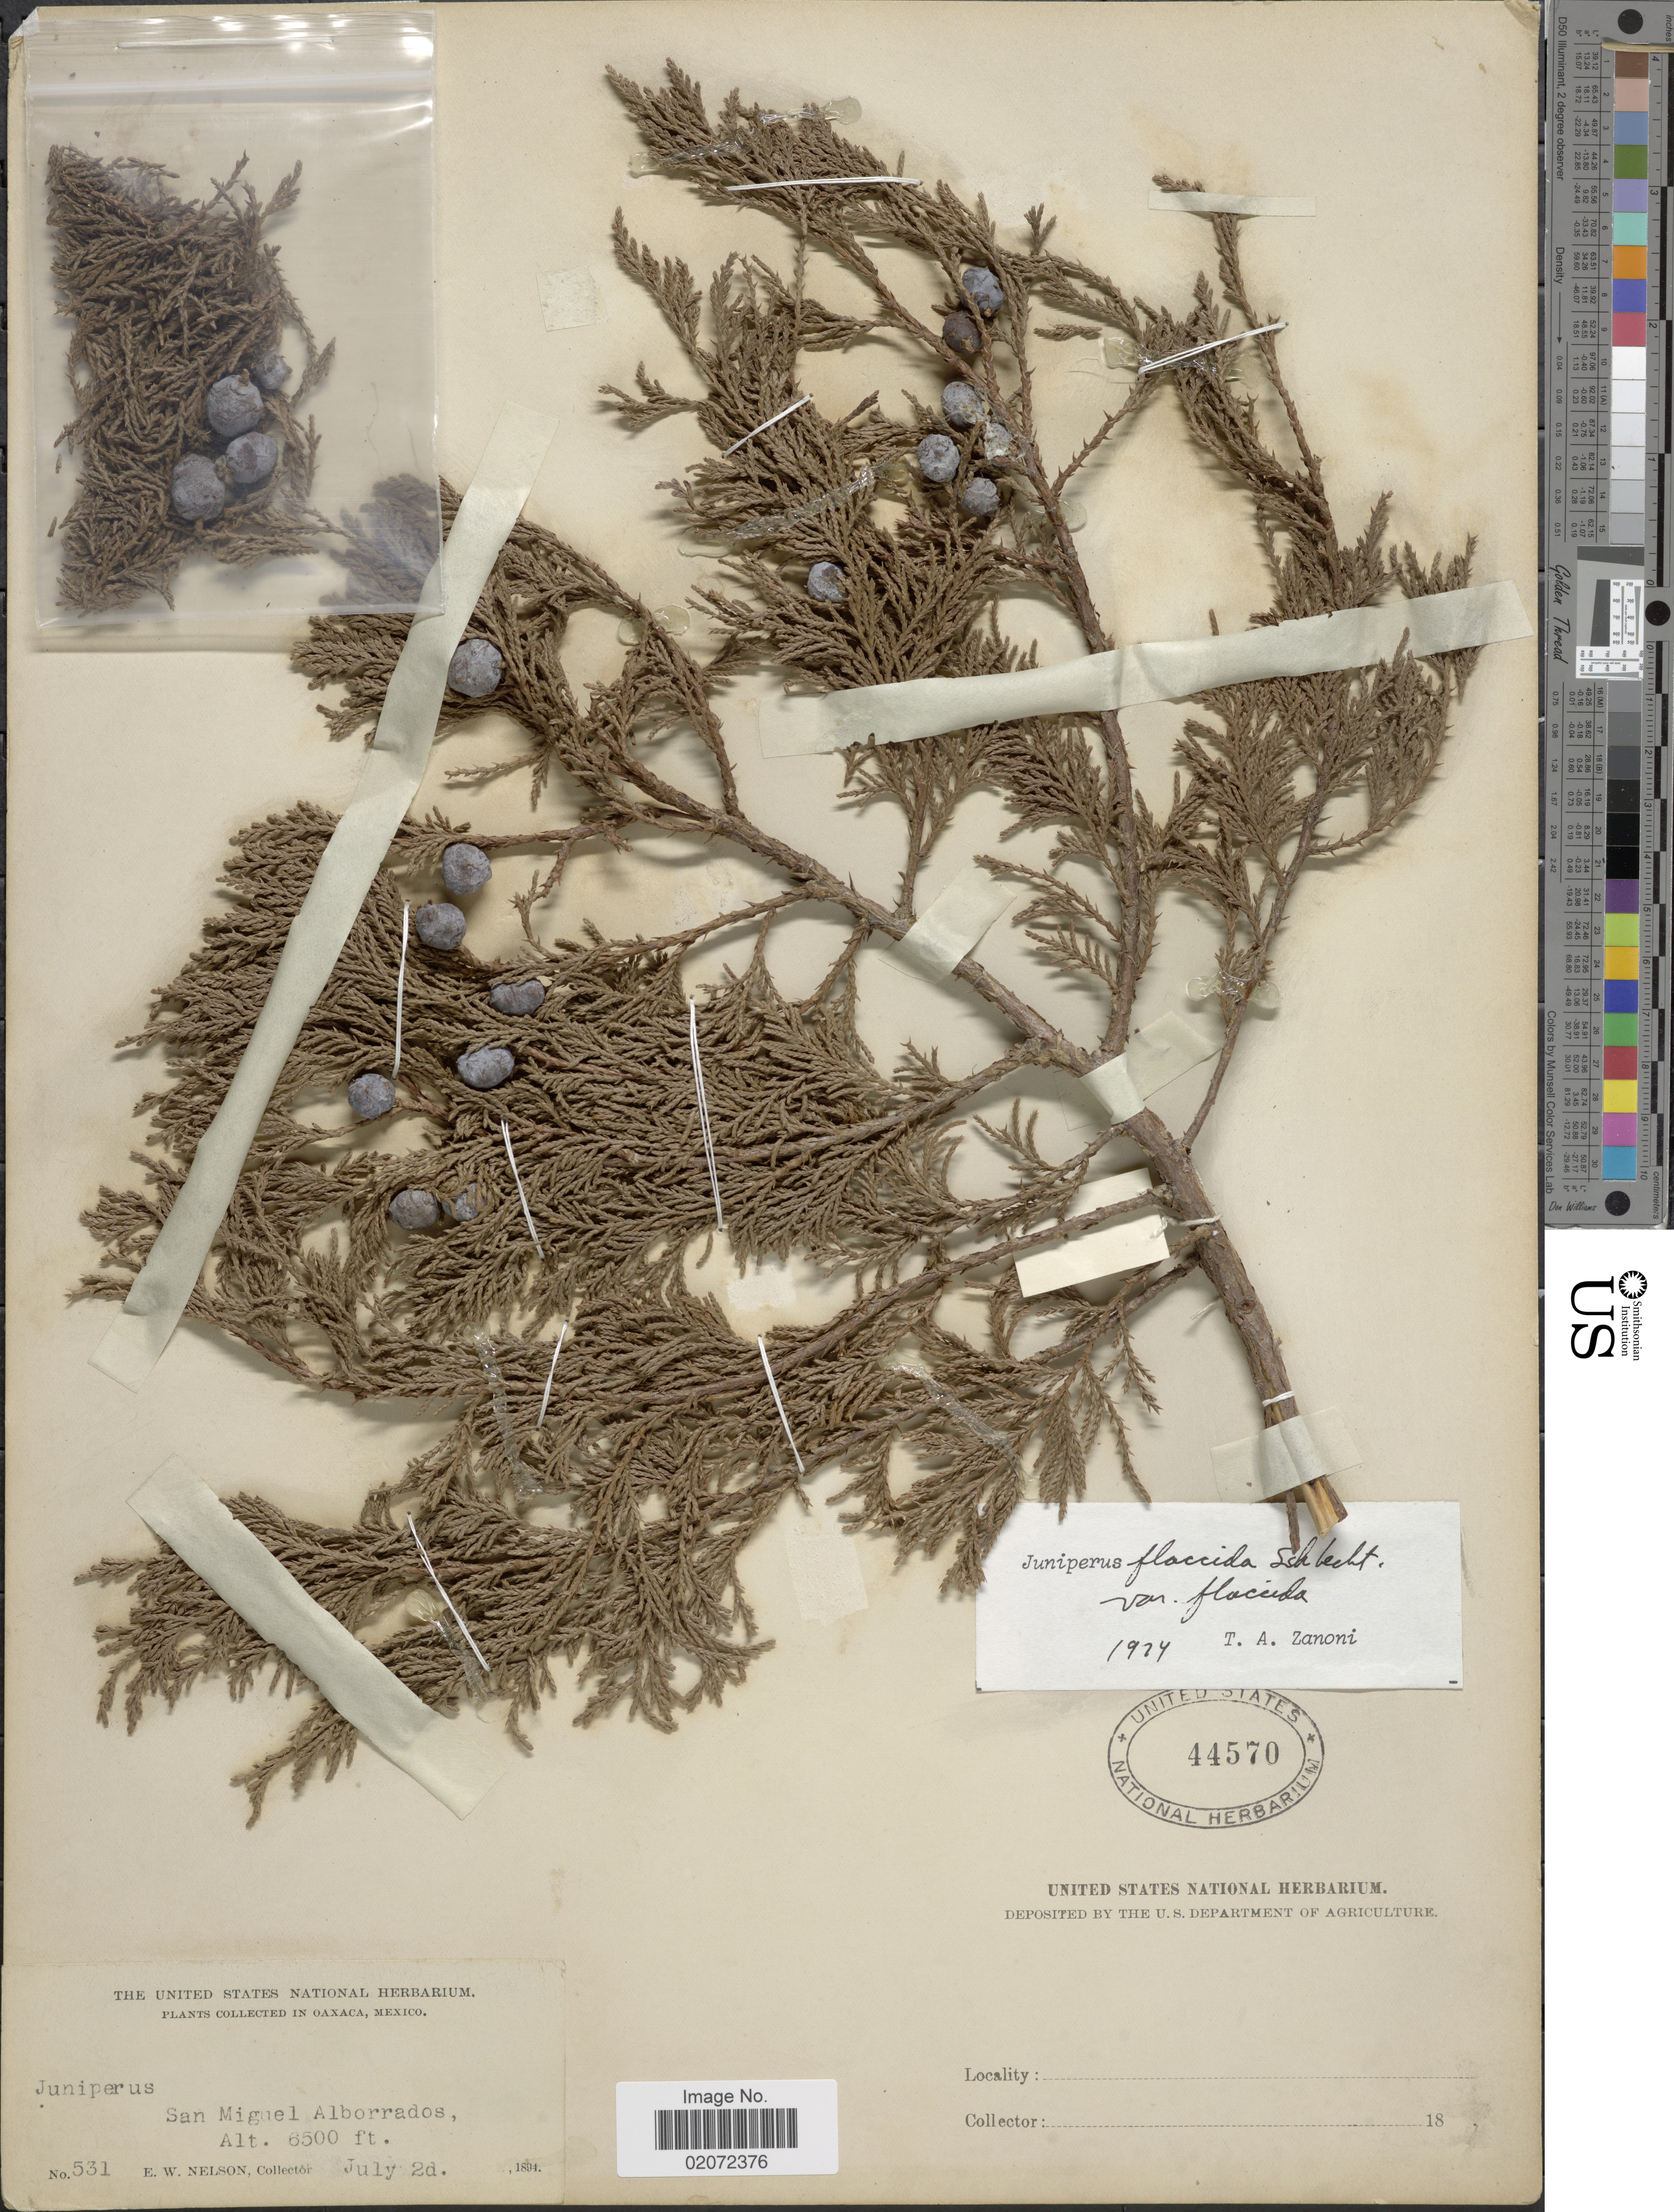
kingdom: Plantae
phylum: Tracheophyta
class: Pinopsida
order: Pinales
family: Cupressaceae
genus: Juniperus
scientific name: Juniperus flaccida var. flaccida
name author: Schltdl.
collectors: E. W. Nelson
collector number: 531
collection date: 1894-07-02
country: Mexico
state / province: Oaxaca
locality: San Miguel Alborrados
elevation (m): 1981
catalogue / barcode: US 44570